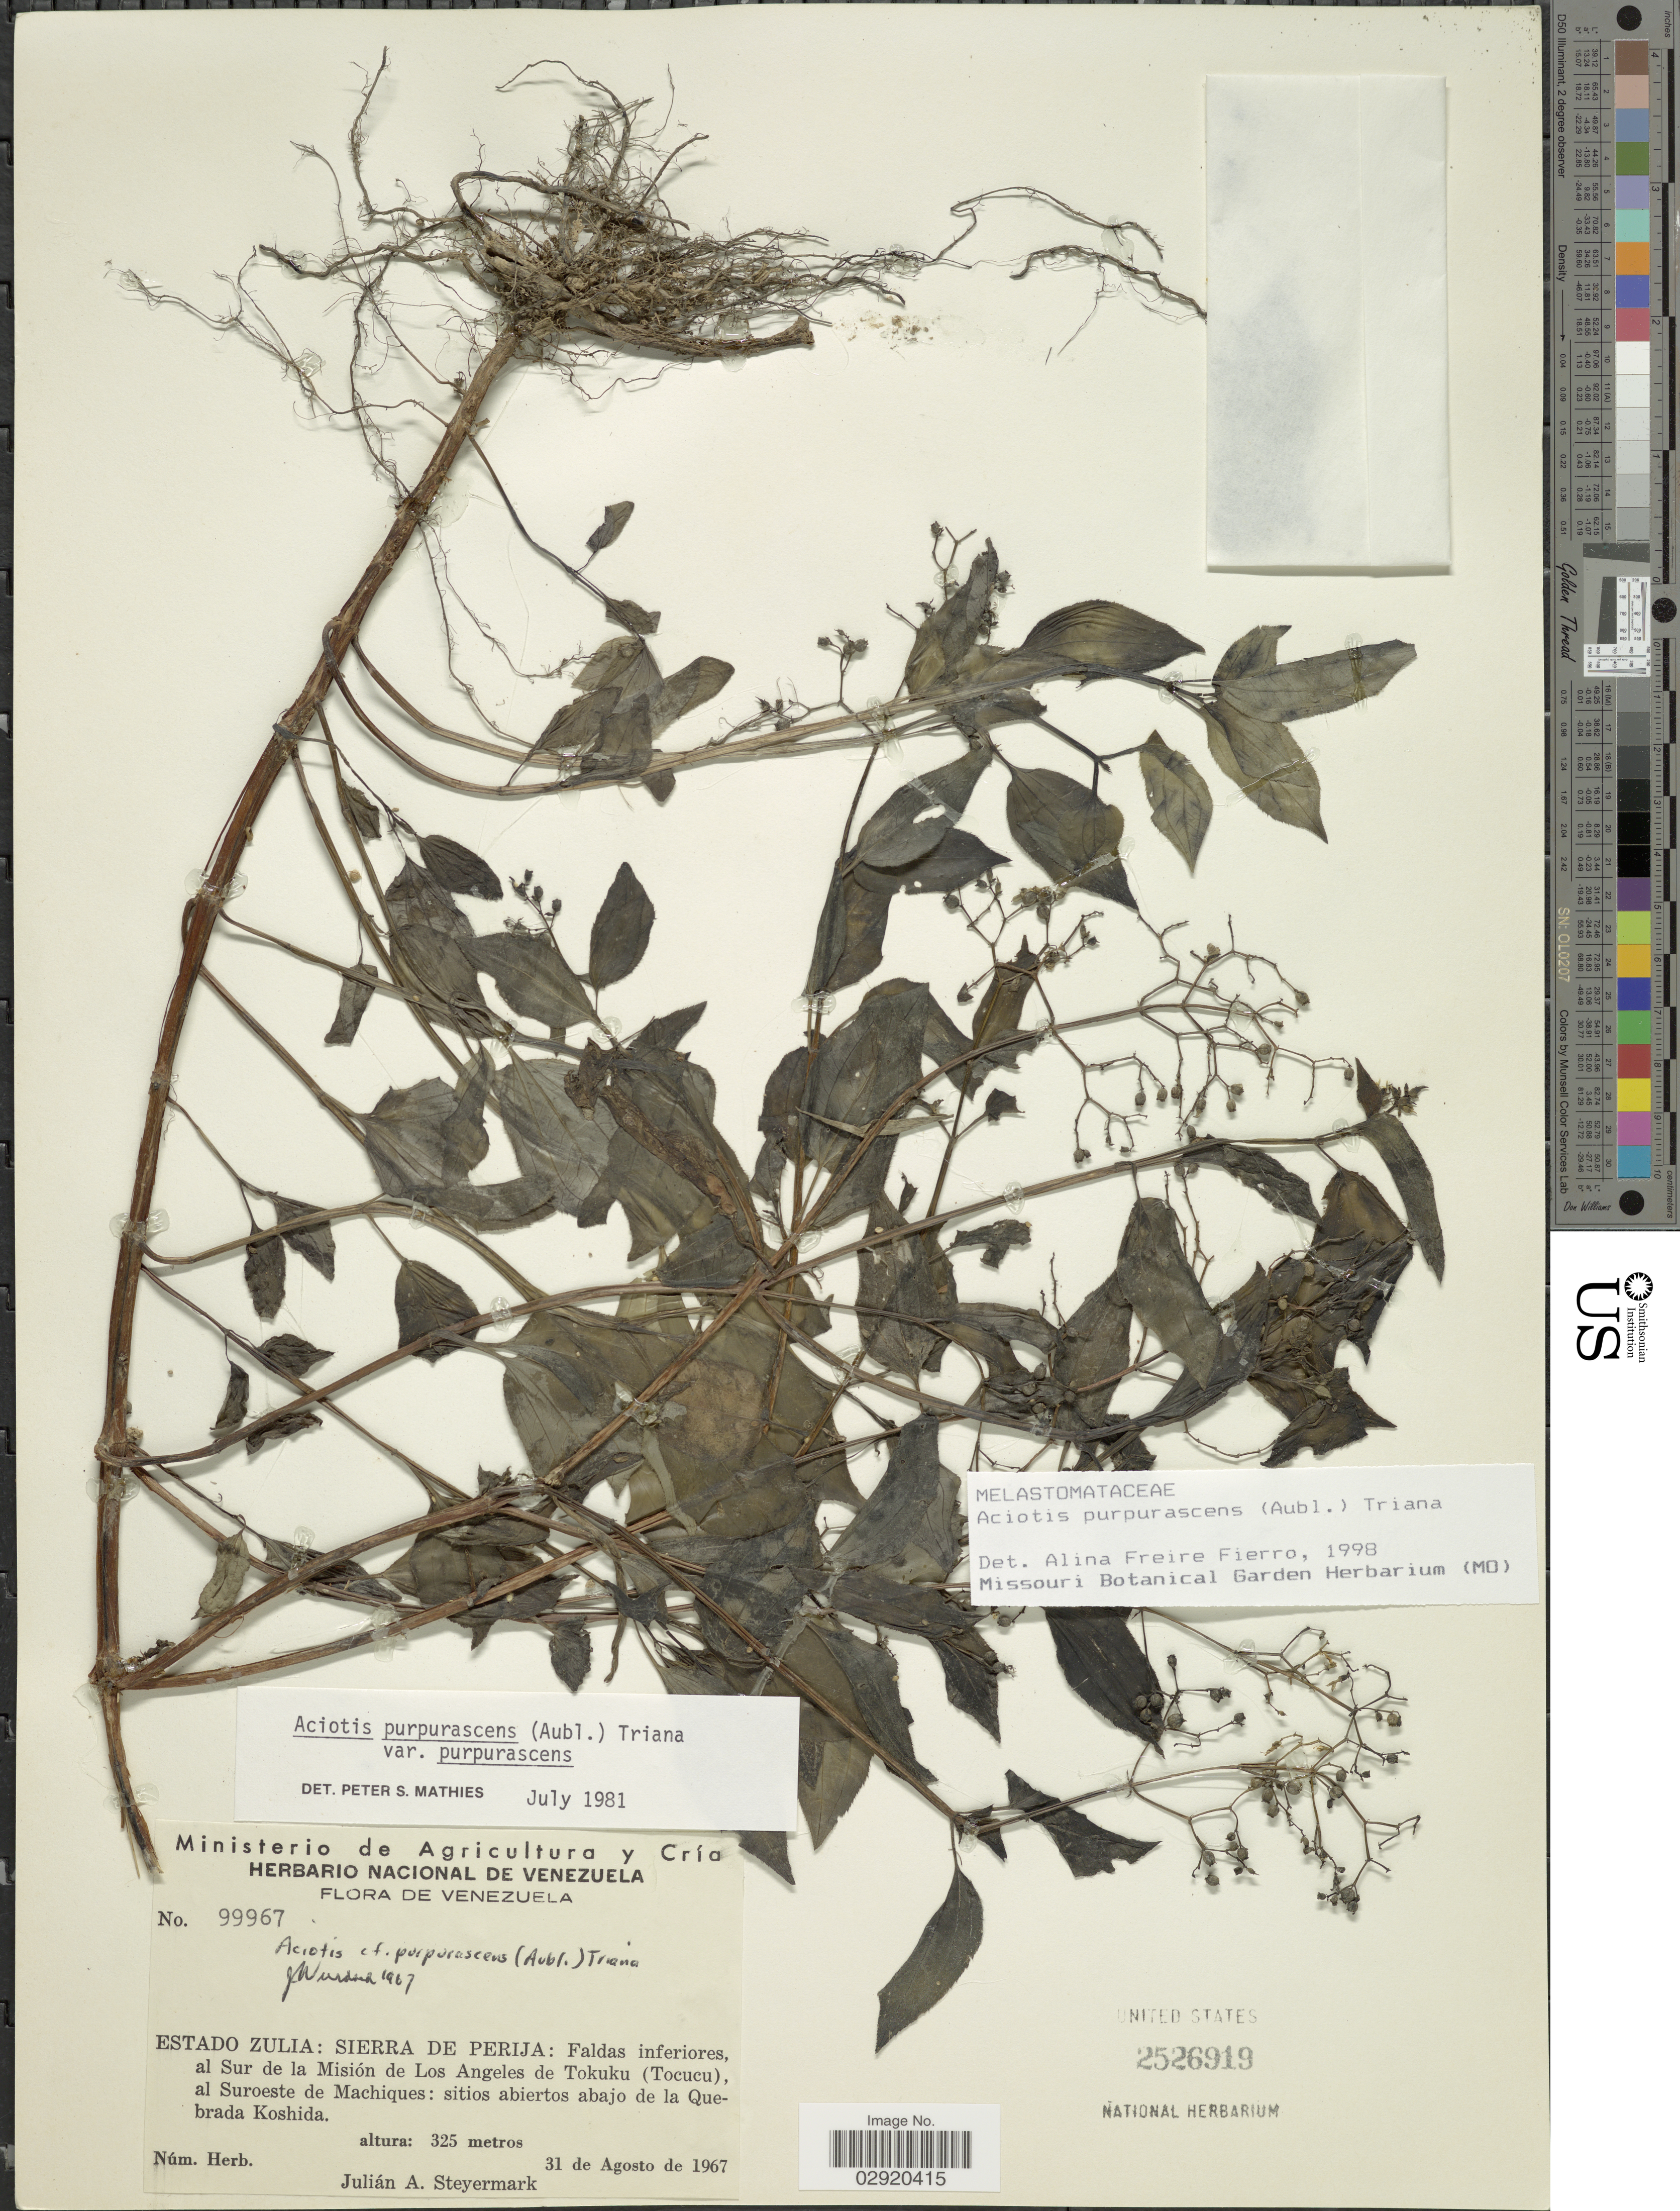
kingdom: Plantae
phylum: Tracheophyta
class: Magnoliopsida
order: Myrtales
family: Melastomataceae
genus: Aciotis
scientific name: Aciotis purpurascens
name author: (Aubl.) Triana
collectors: J. Steyermark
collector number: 99967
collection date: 1967-08-31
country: Venezuela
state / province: Zulia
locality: Estado Zulia: Sierra de Perija: Faldas inferiores, al Sur de la Misión de Los Angeles de Tokuku (Tocucu), al Suroeste de Machiques: sitios abiertos abajo de la Quebrada Koshida.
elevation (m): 325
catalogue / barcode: US 2526919